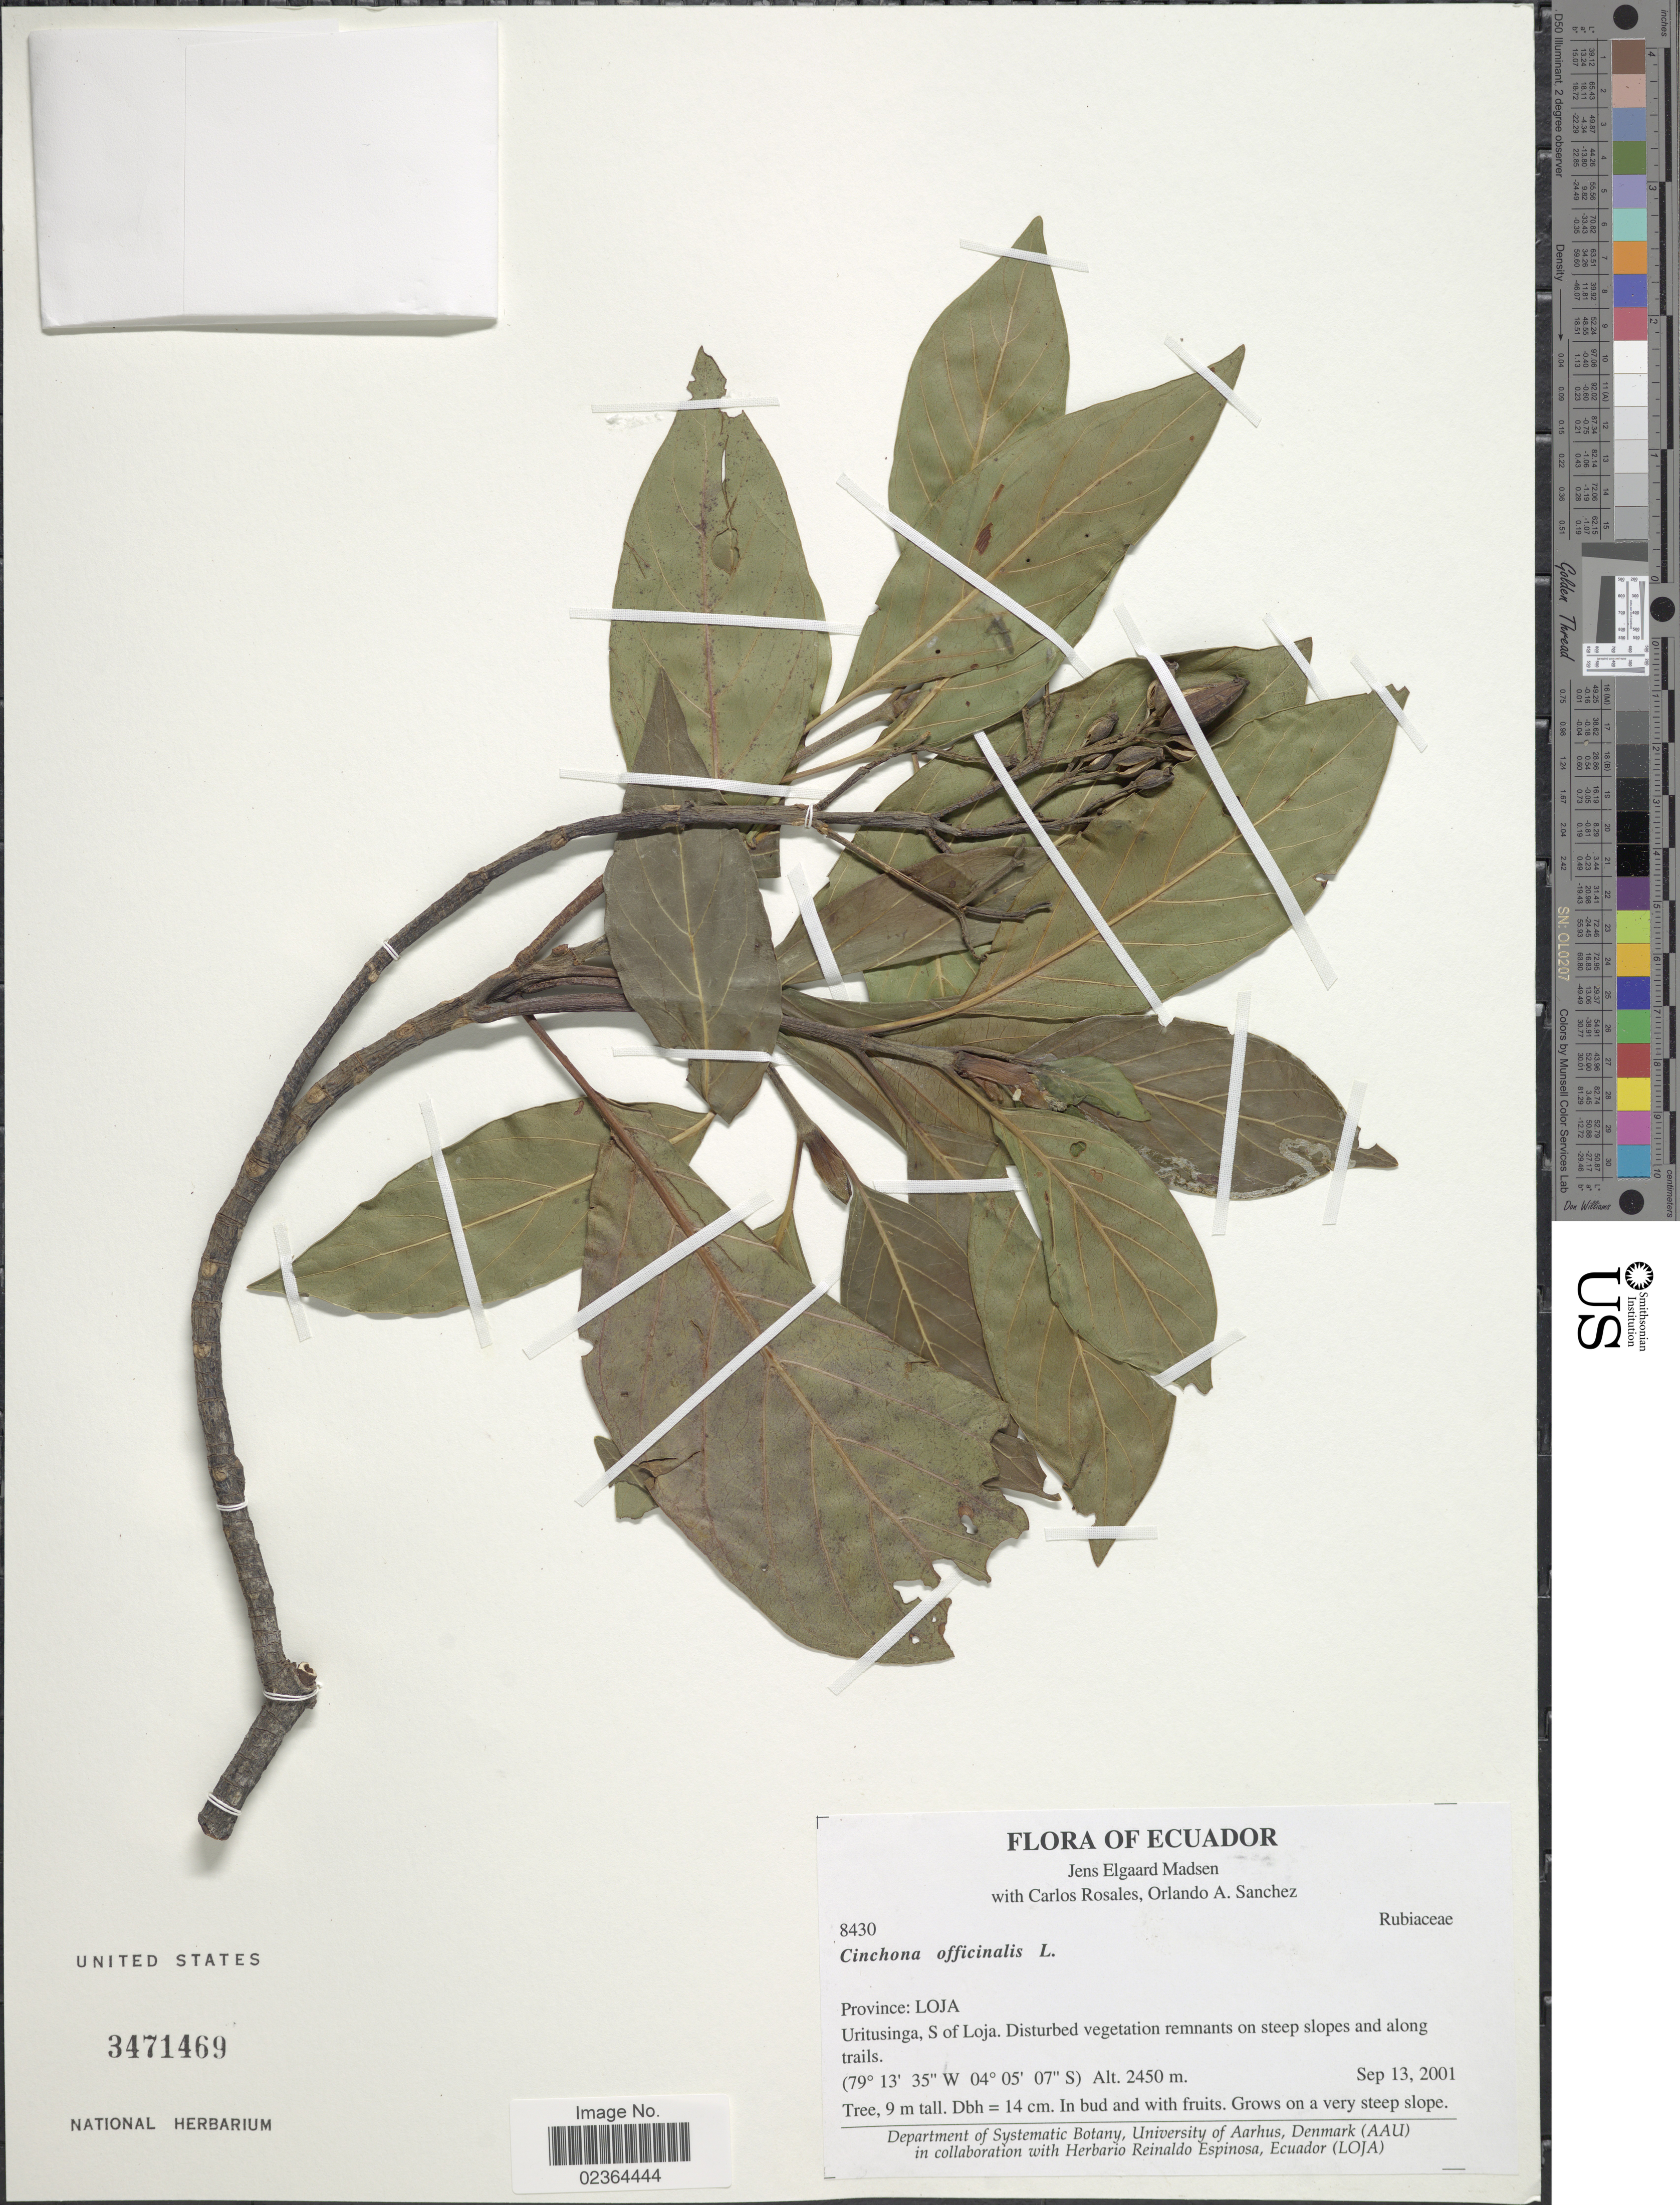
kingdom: Plantae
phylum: Tracheophyta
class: Magnoliopsida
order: Gentianales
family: Rubiaceae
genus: Cinchona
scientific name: Cinchona officinalis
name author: L.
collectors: J. E. Madsen, C. Rosales & O. Sánchez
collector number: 8430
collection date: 2001-09-13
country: Ecuador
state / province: Loja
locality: Province: Loja, Uritusinga, S of Loja, Disturbed vegetation remnants on steep slopes and along trails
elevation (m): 2450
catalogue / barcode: US 3471469